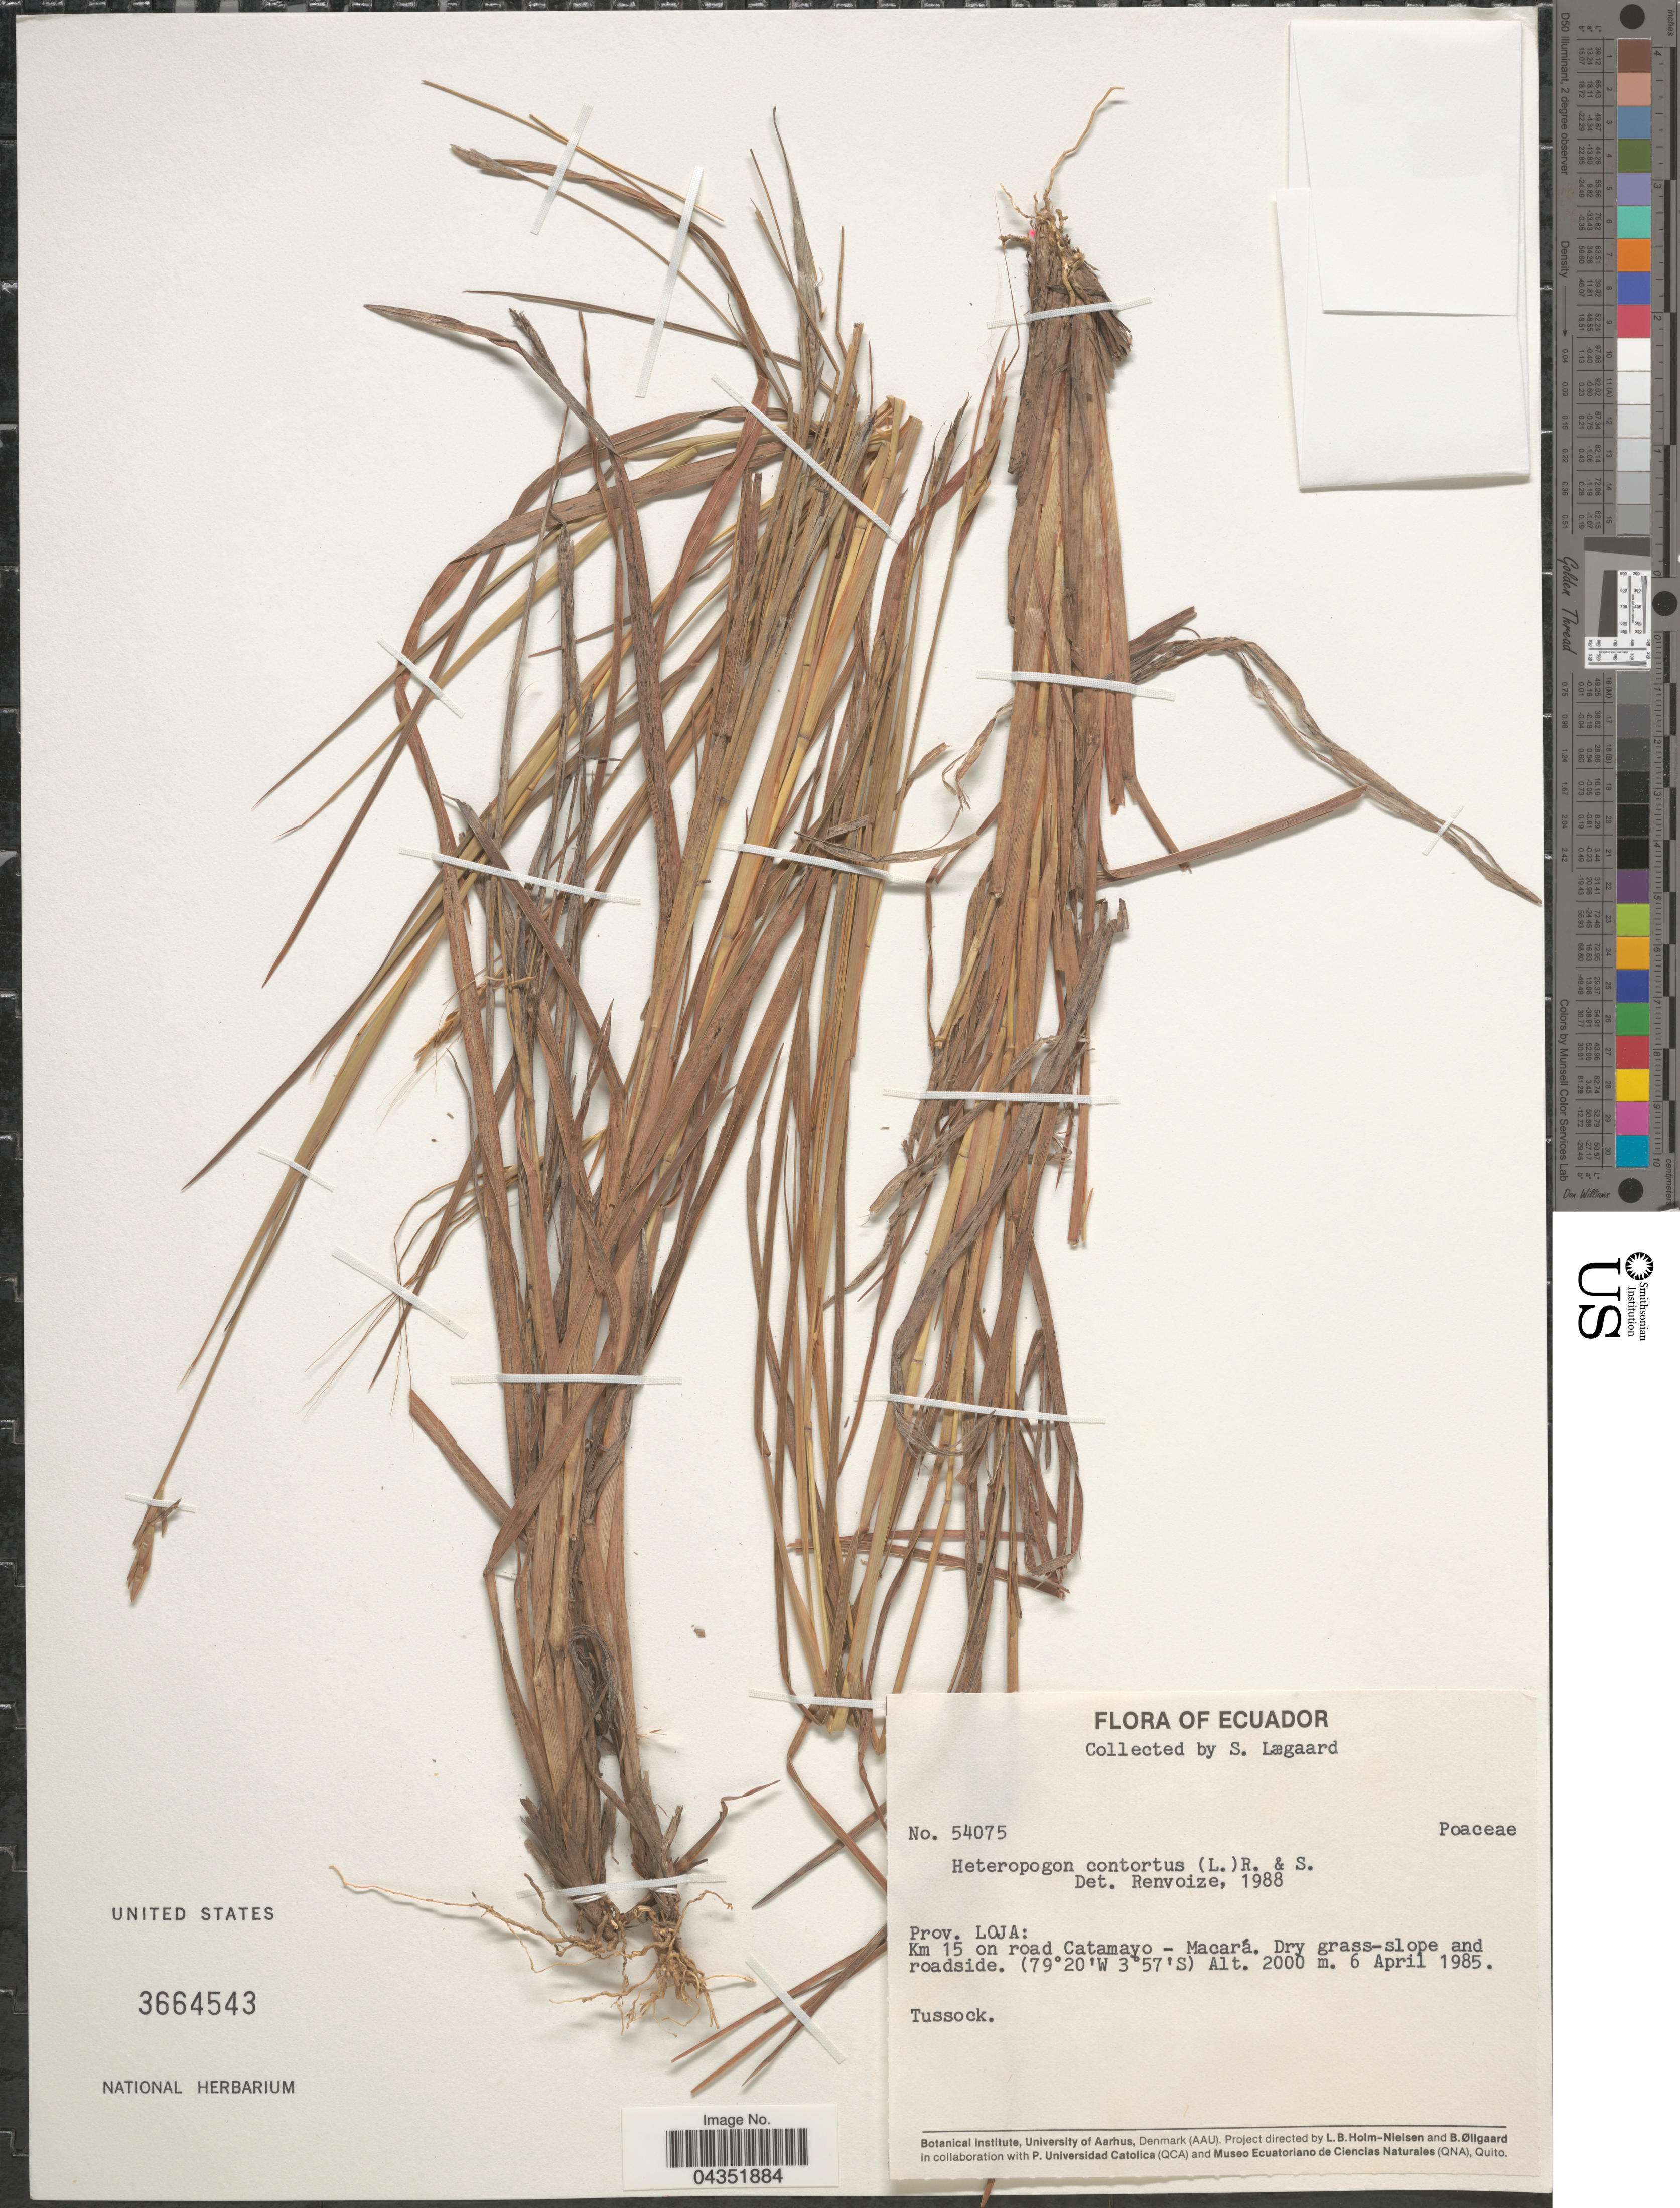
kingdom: Plantae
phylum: Tracheophyta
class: Liliopsida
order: Poales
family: Poaceae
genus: Heteropogon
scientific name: Heteropogon contortus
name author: (L.) P. Beauv. ex Roem. & Schult.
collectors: S. Lægaard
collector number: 54075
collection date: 1985-04-06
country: Ecuador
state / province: Loja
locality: Km 15 on road Catamayo - Macará.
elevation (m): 2000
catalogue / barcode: US 3664543